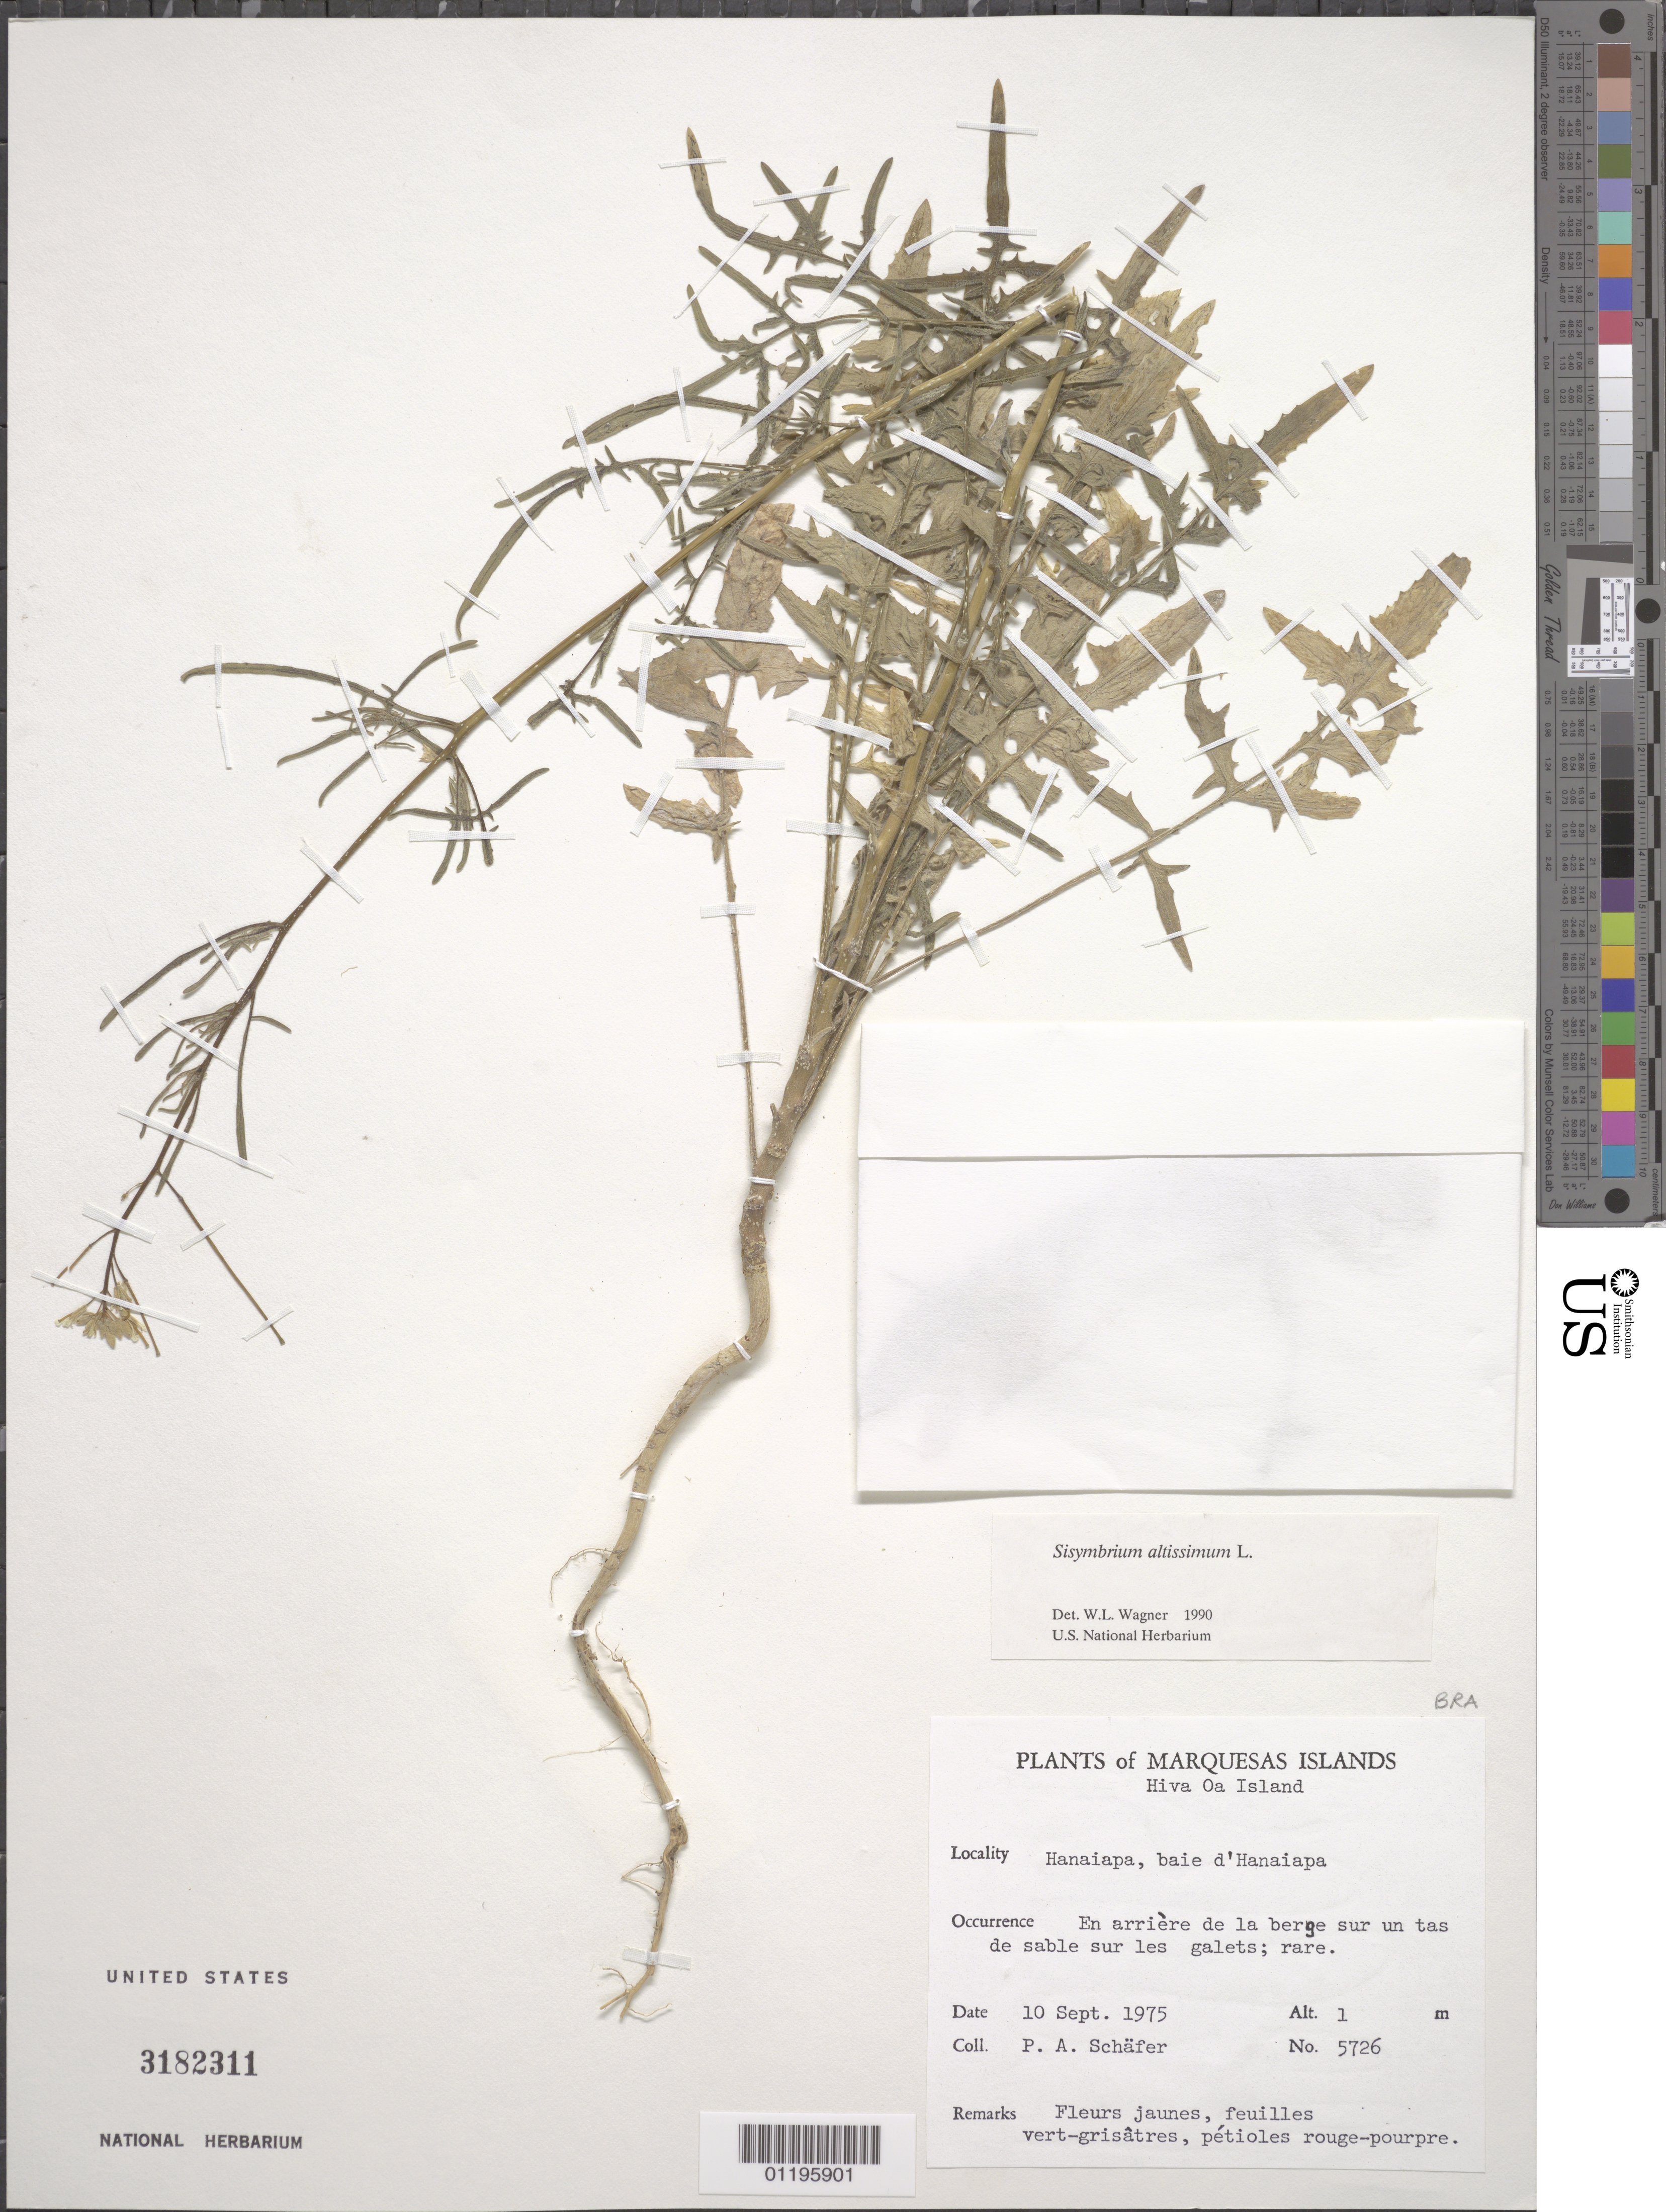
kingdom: Plantae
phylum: Tracheophyta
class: Magnoliopsida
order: Brassicales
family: Brassicaceae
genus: Sisymbrium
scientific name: Sisymbrium altissimum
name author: L.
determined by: Wagner, W. L., (BOT), Smithsonian Institution - National Museum of Natural History (UNITED STATES)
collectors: P. A. Schäfer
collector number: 5726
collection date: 1975-09-10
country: French Polynesia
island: Hiva Oa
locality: Hanaiapa, baie de Hanaiapa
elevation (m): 1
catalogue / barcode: US 3182311